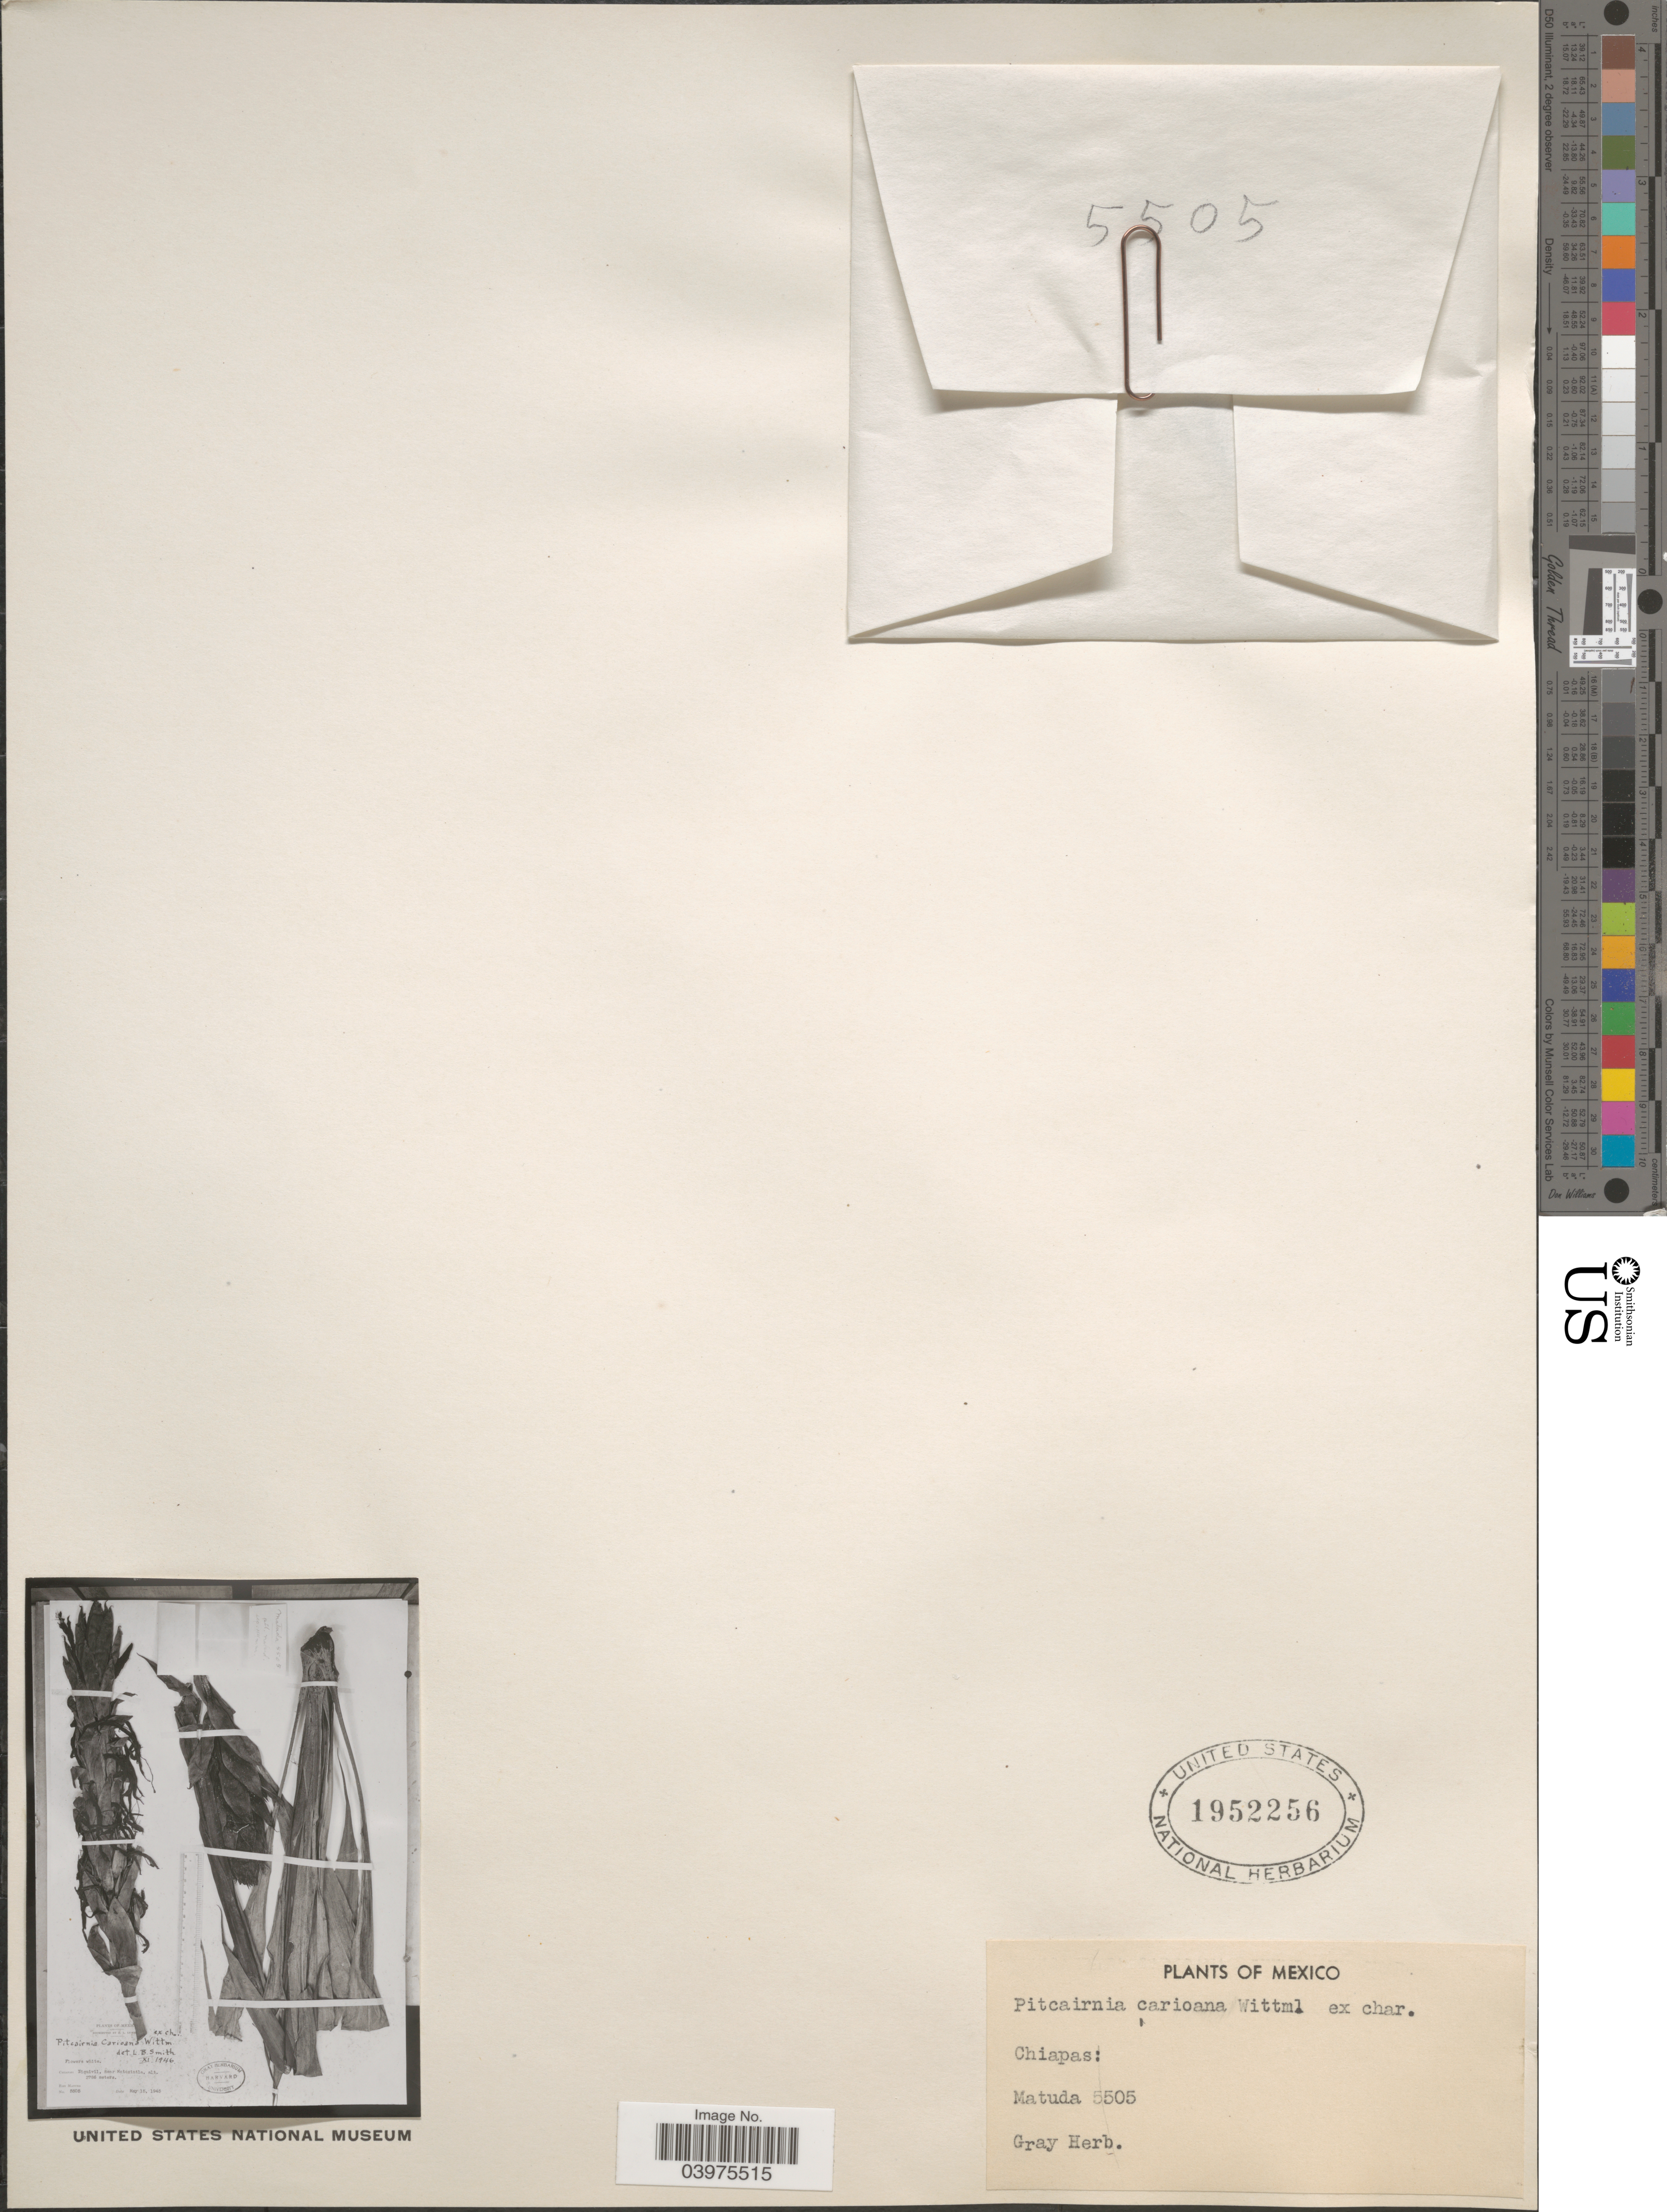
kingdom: Plantae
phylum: Tracheophyta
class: Liliopsida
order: Poales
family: Bromeliaceae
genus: Pitcairnia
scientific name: Pitcairnia carioana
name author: Wittm.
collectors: E. Matuda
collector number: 5505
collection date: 1945-05-15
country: Mexico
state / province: Chiapas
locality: Niquivil, near Motozintla.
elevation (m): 2786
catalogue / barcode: US 1952256